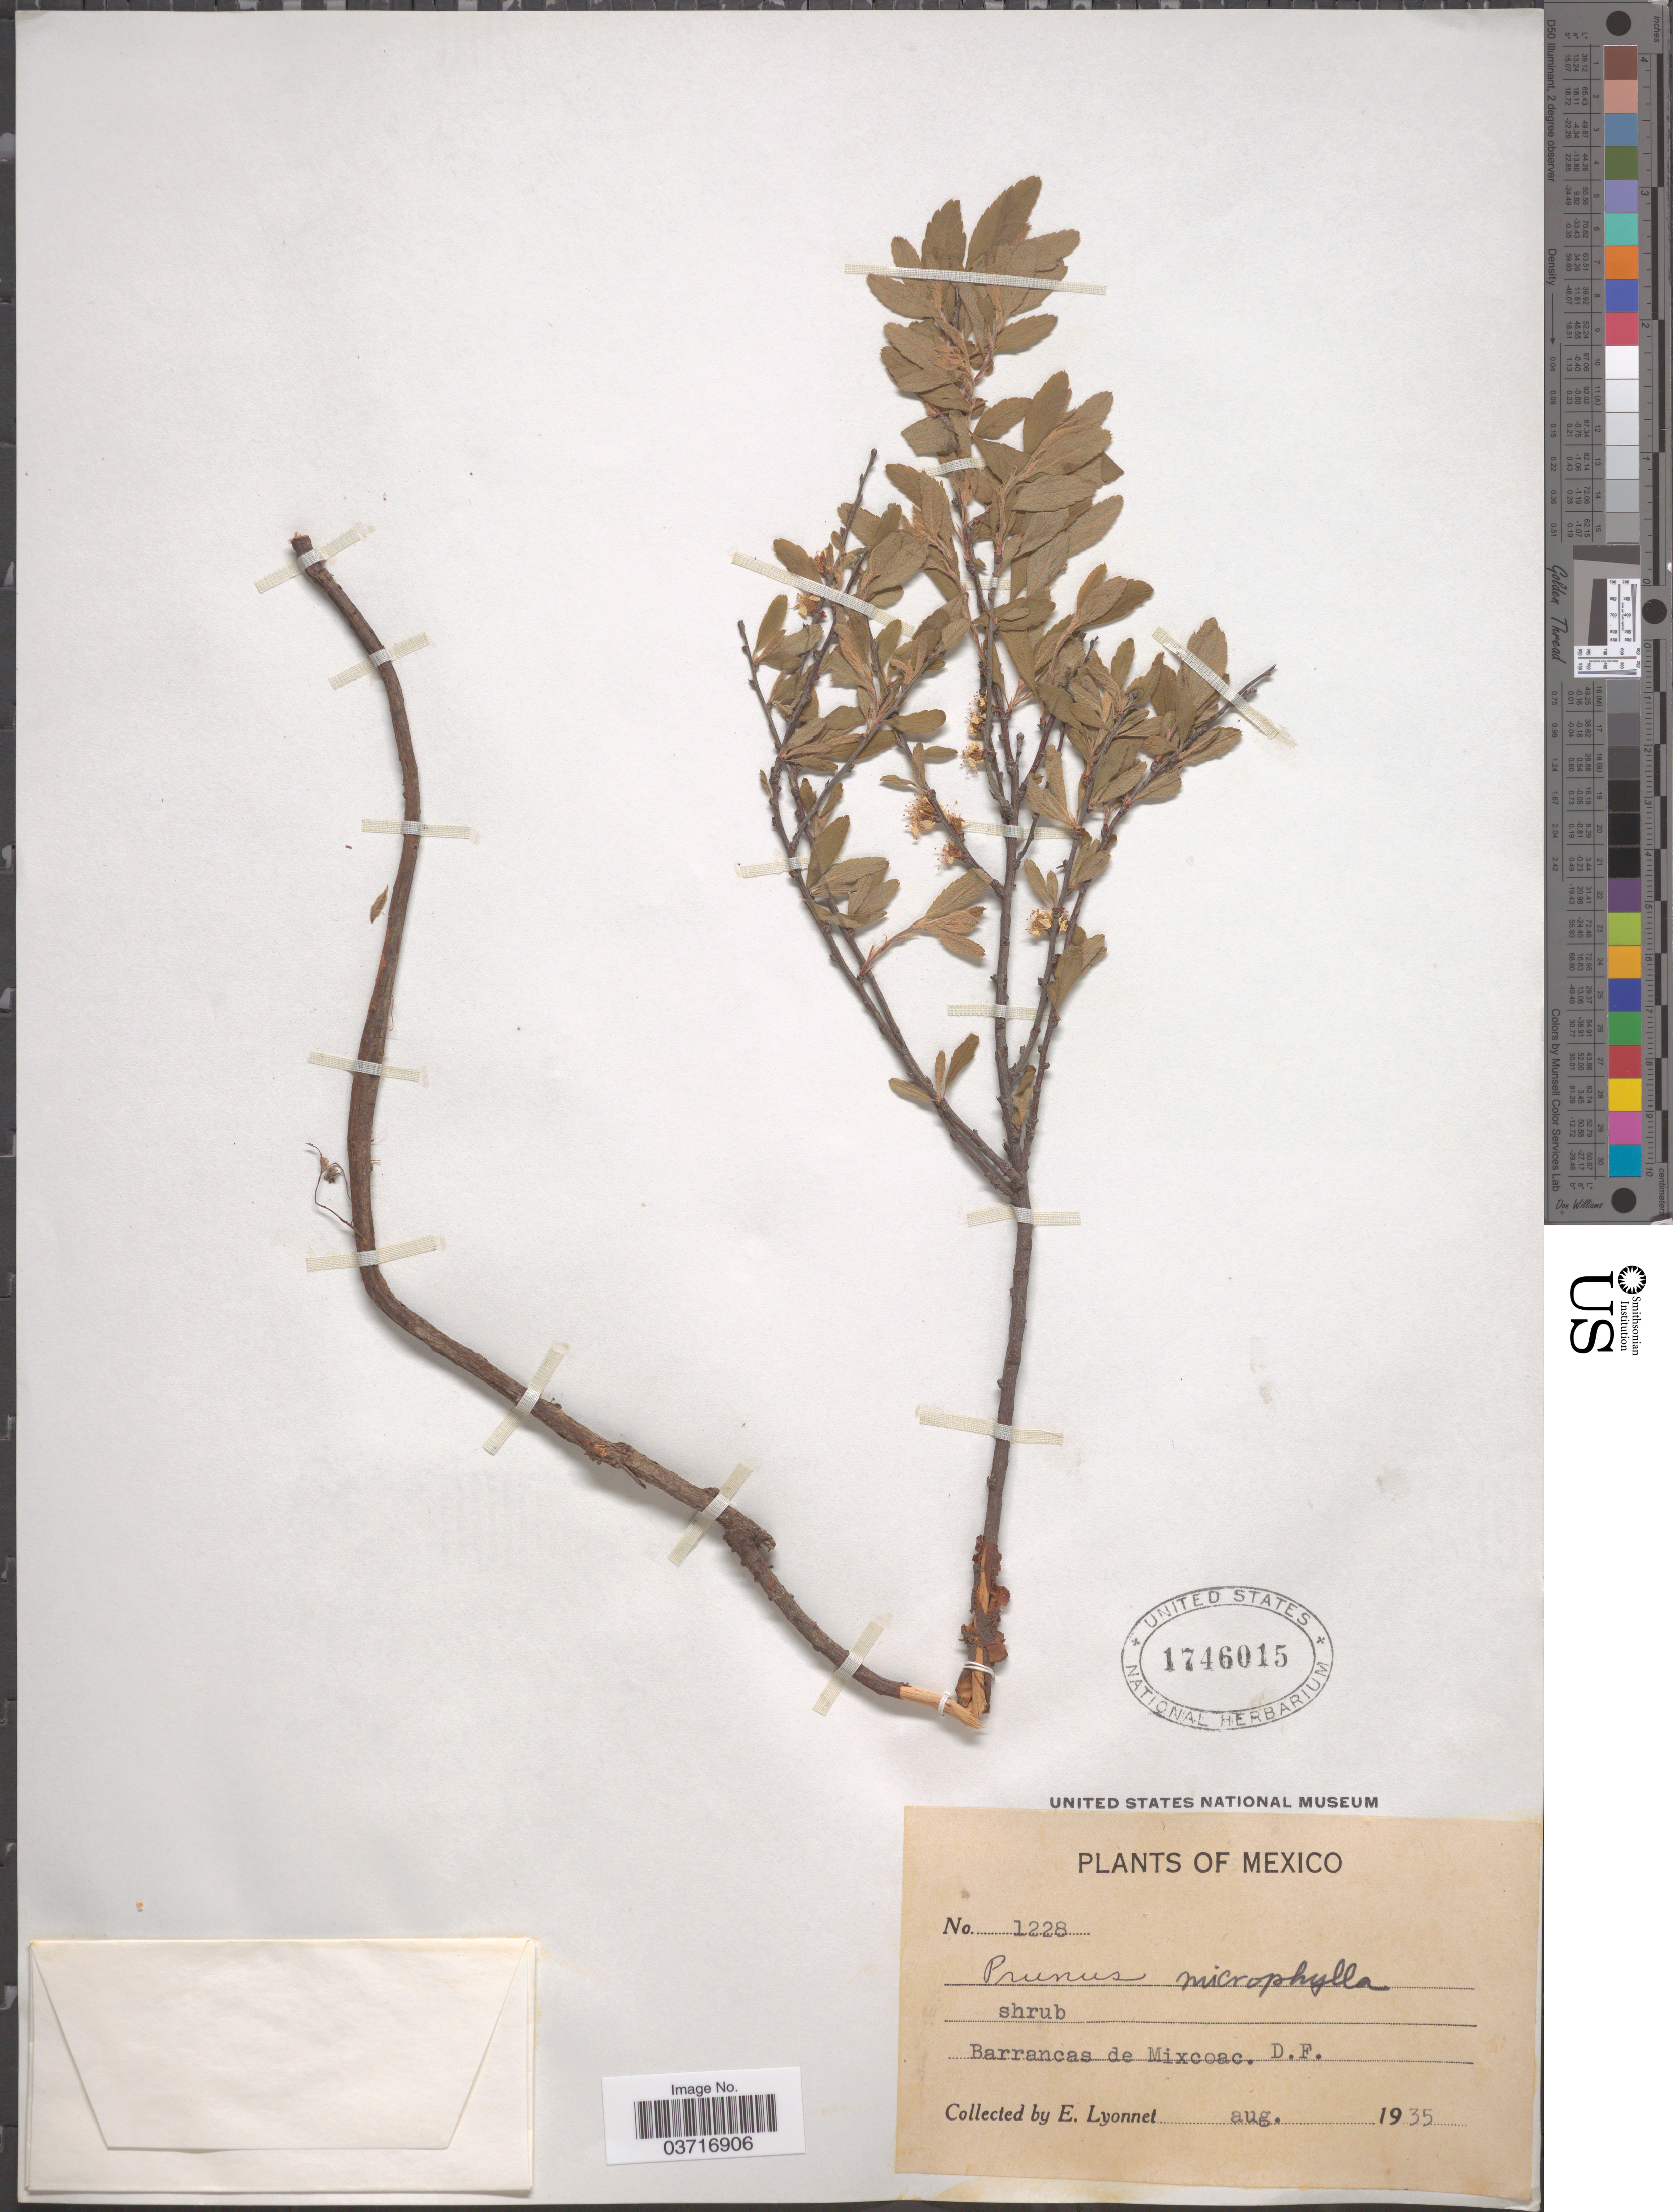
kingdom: Plantae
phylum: Tracheophyta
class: Magnoliopsida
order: Rosales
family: Rosaceae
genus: Prunus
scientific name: Prunus microphylla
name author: (Kunth) Hemsl.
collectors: E. Lyonnet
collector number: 1228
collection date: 1935-08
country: Mexico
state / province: Distrito Federal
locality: Barrancas de Mixcoac. D.F.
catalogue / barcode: US 1746015